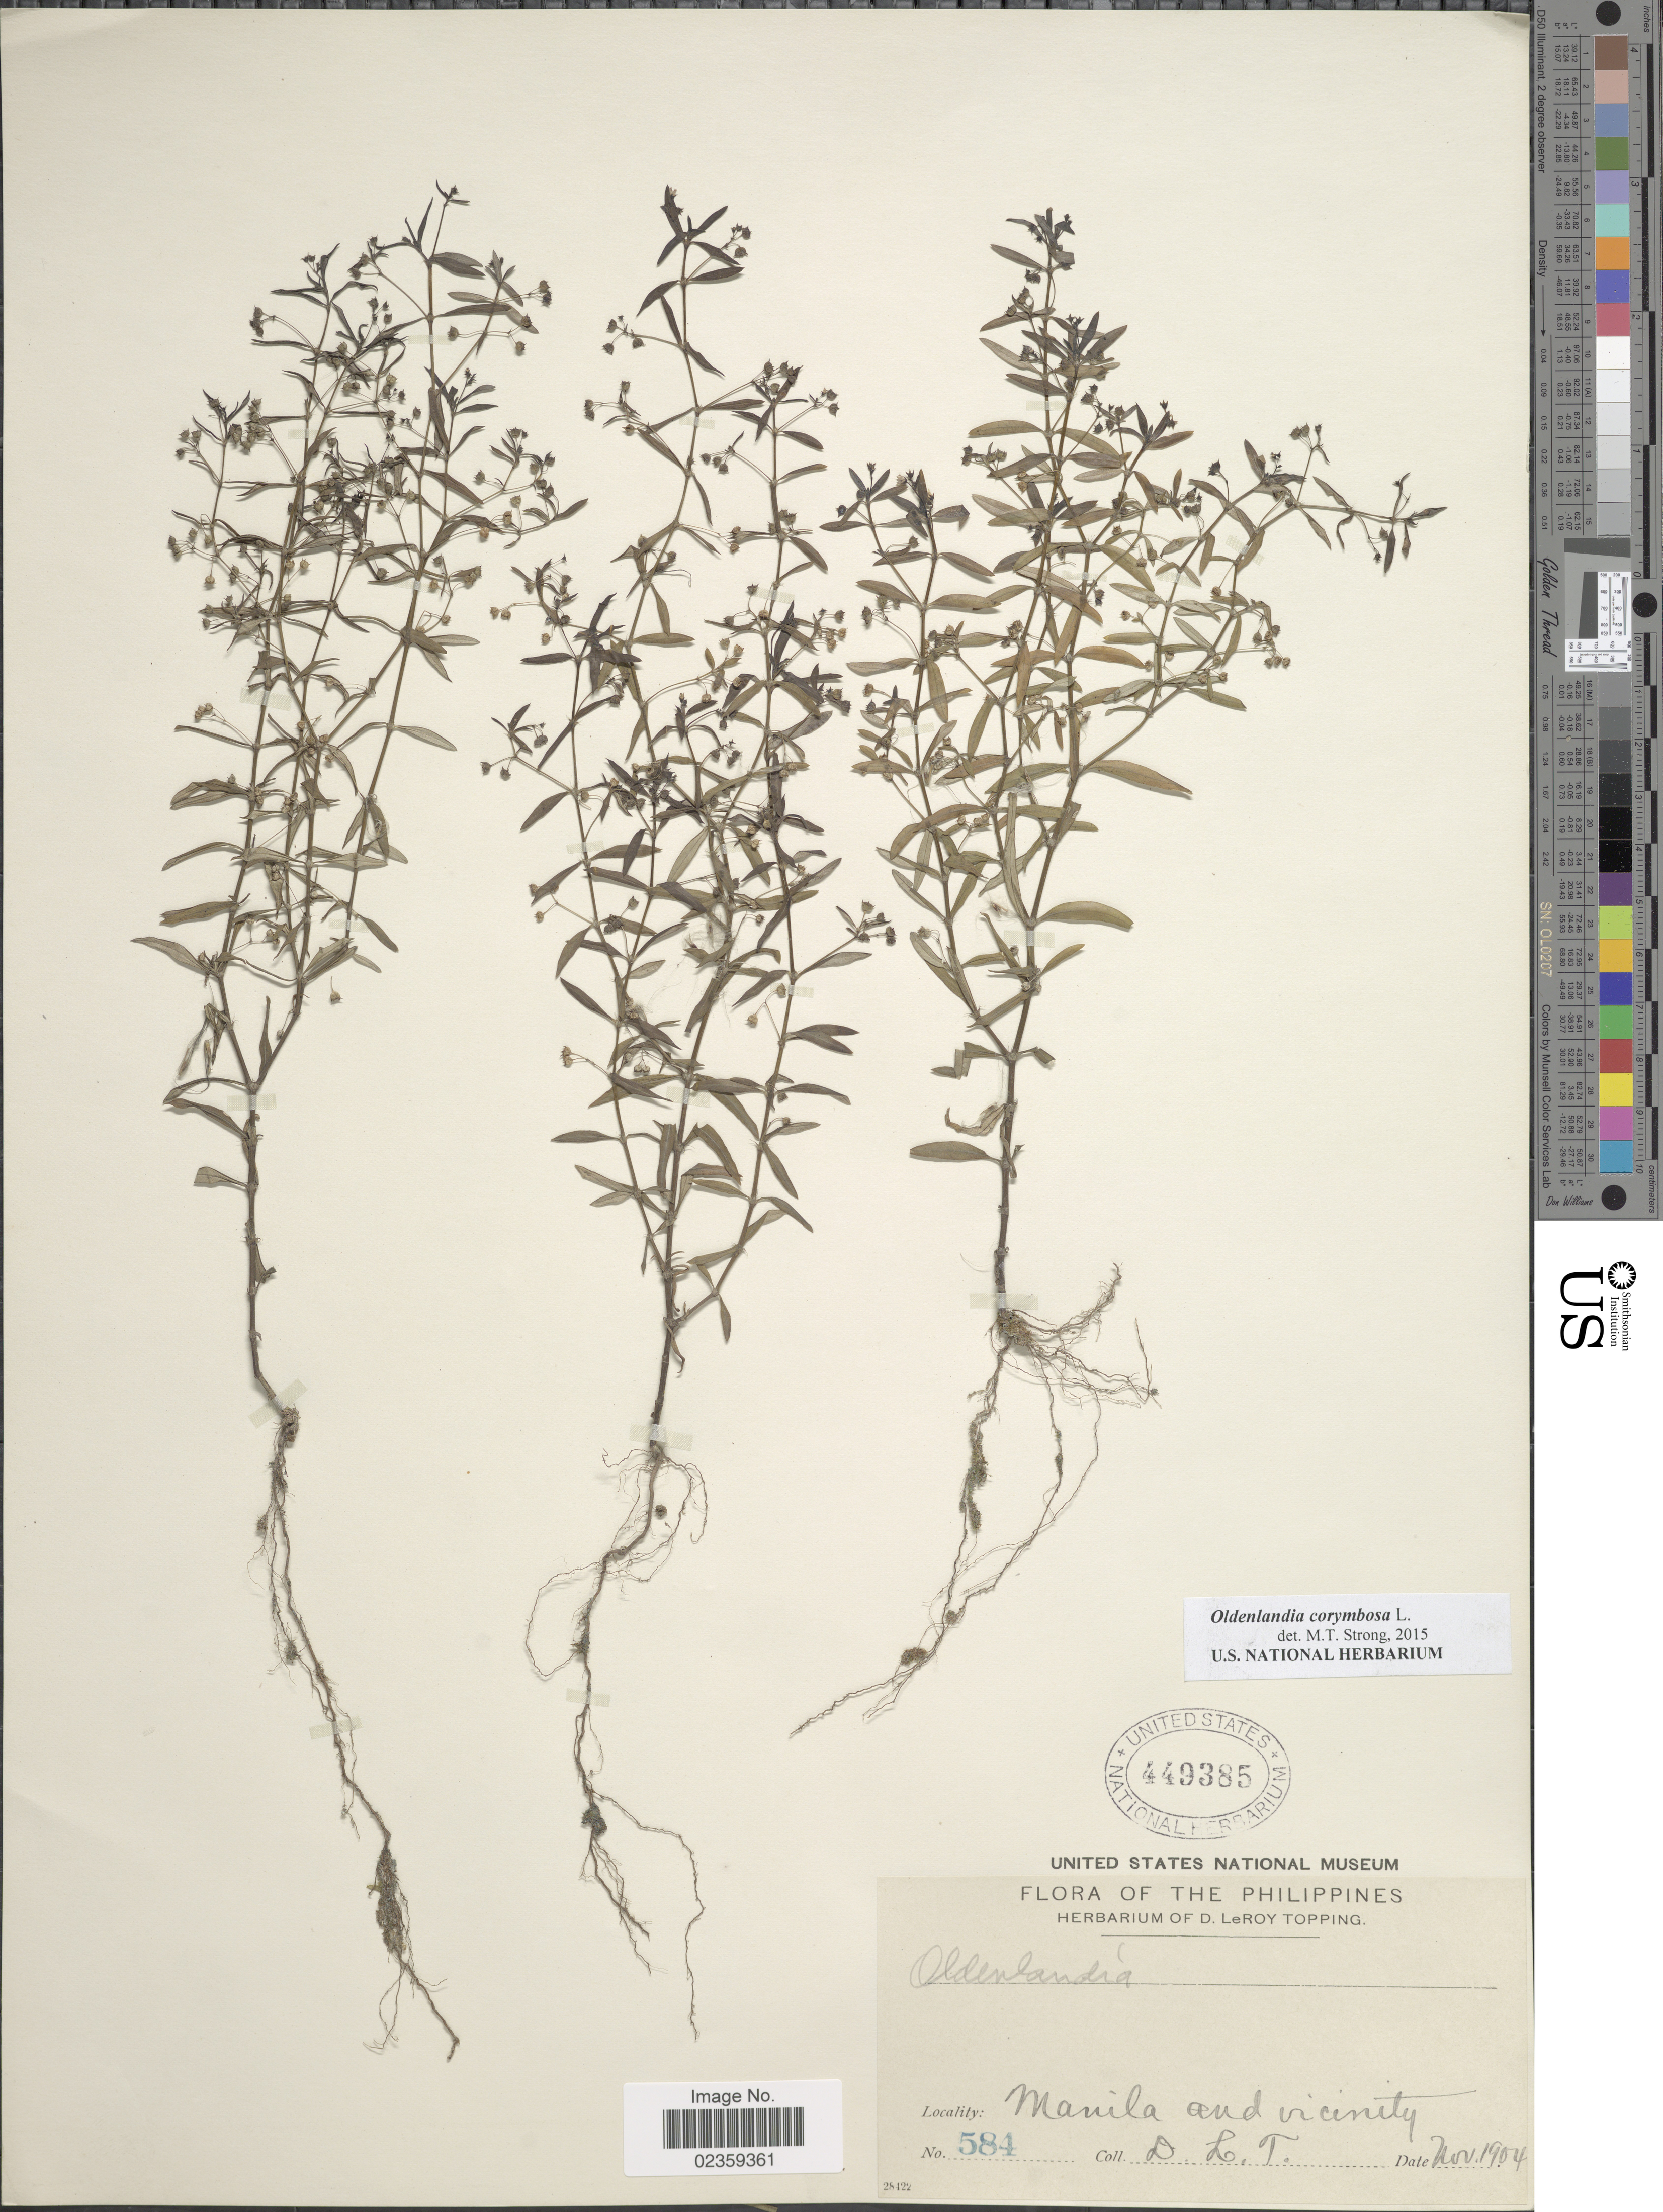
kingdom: Plantae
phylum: Tracheophyta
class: Magnoliopsida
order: Gentianales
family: Rubiaceae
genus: Oldenlandia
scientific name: Oldenlandia corymbosa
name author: L.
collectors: D. L. Topping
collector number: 584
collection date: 1904-11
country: Philippines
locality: Manila and vicinity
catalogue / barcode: US 449385